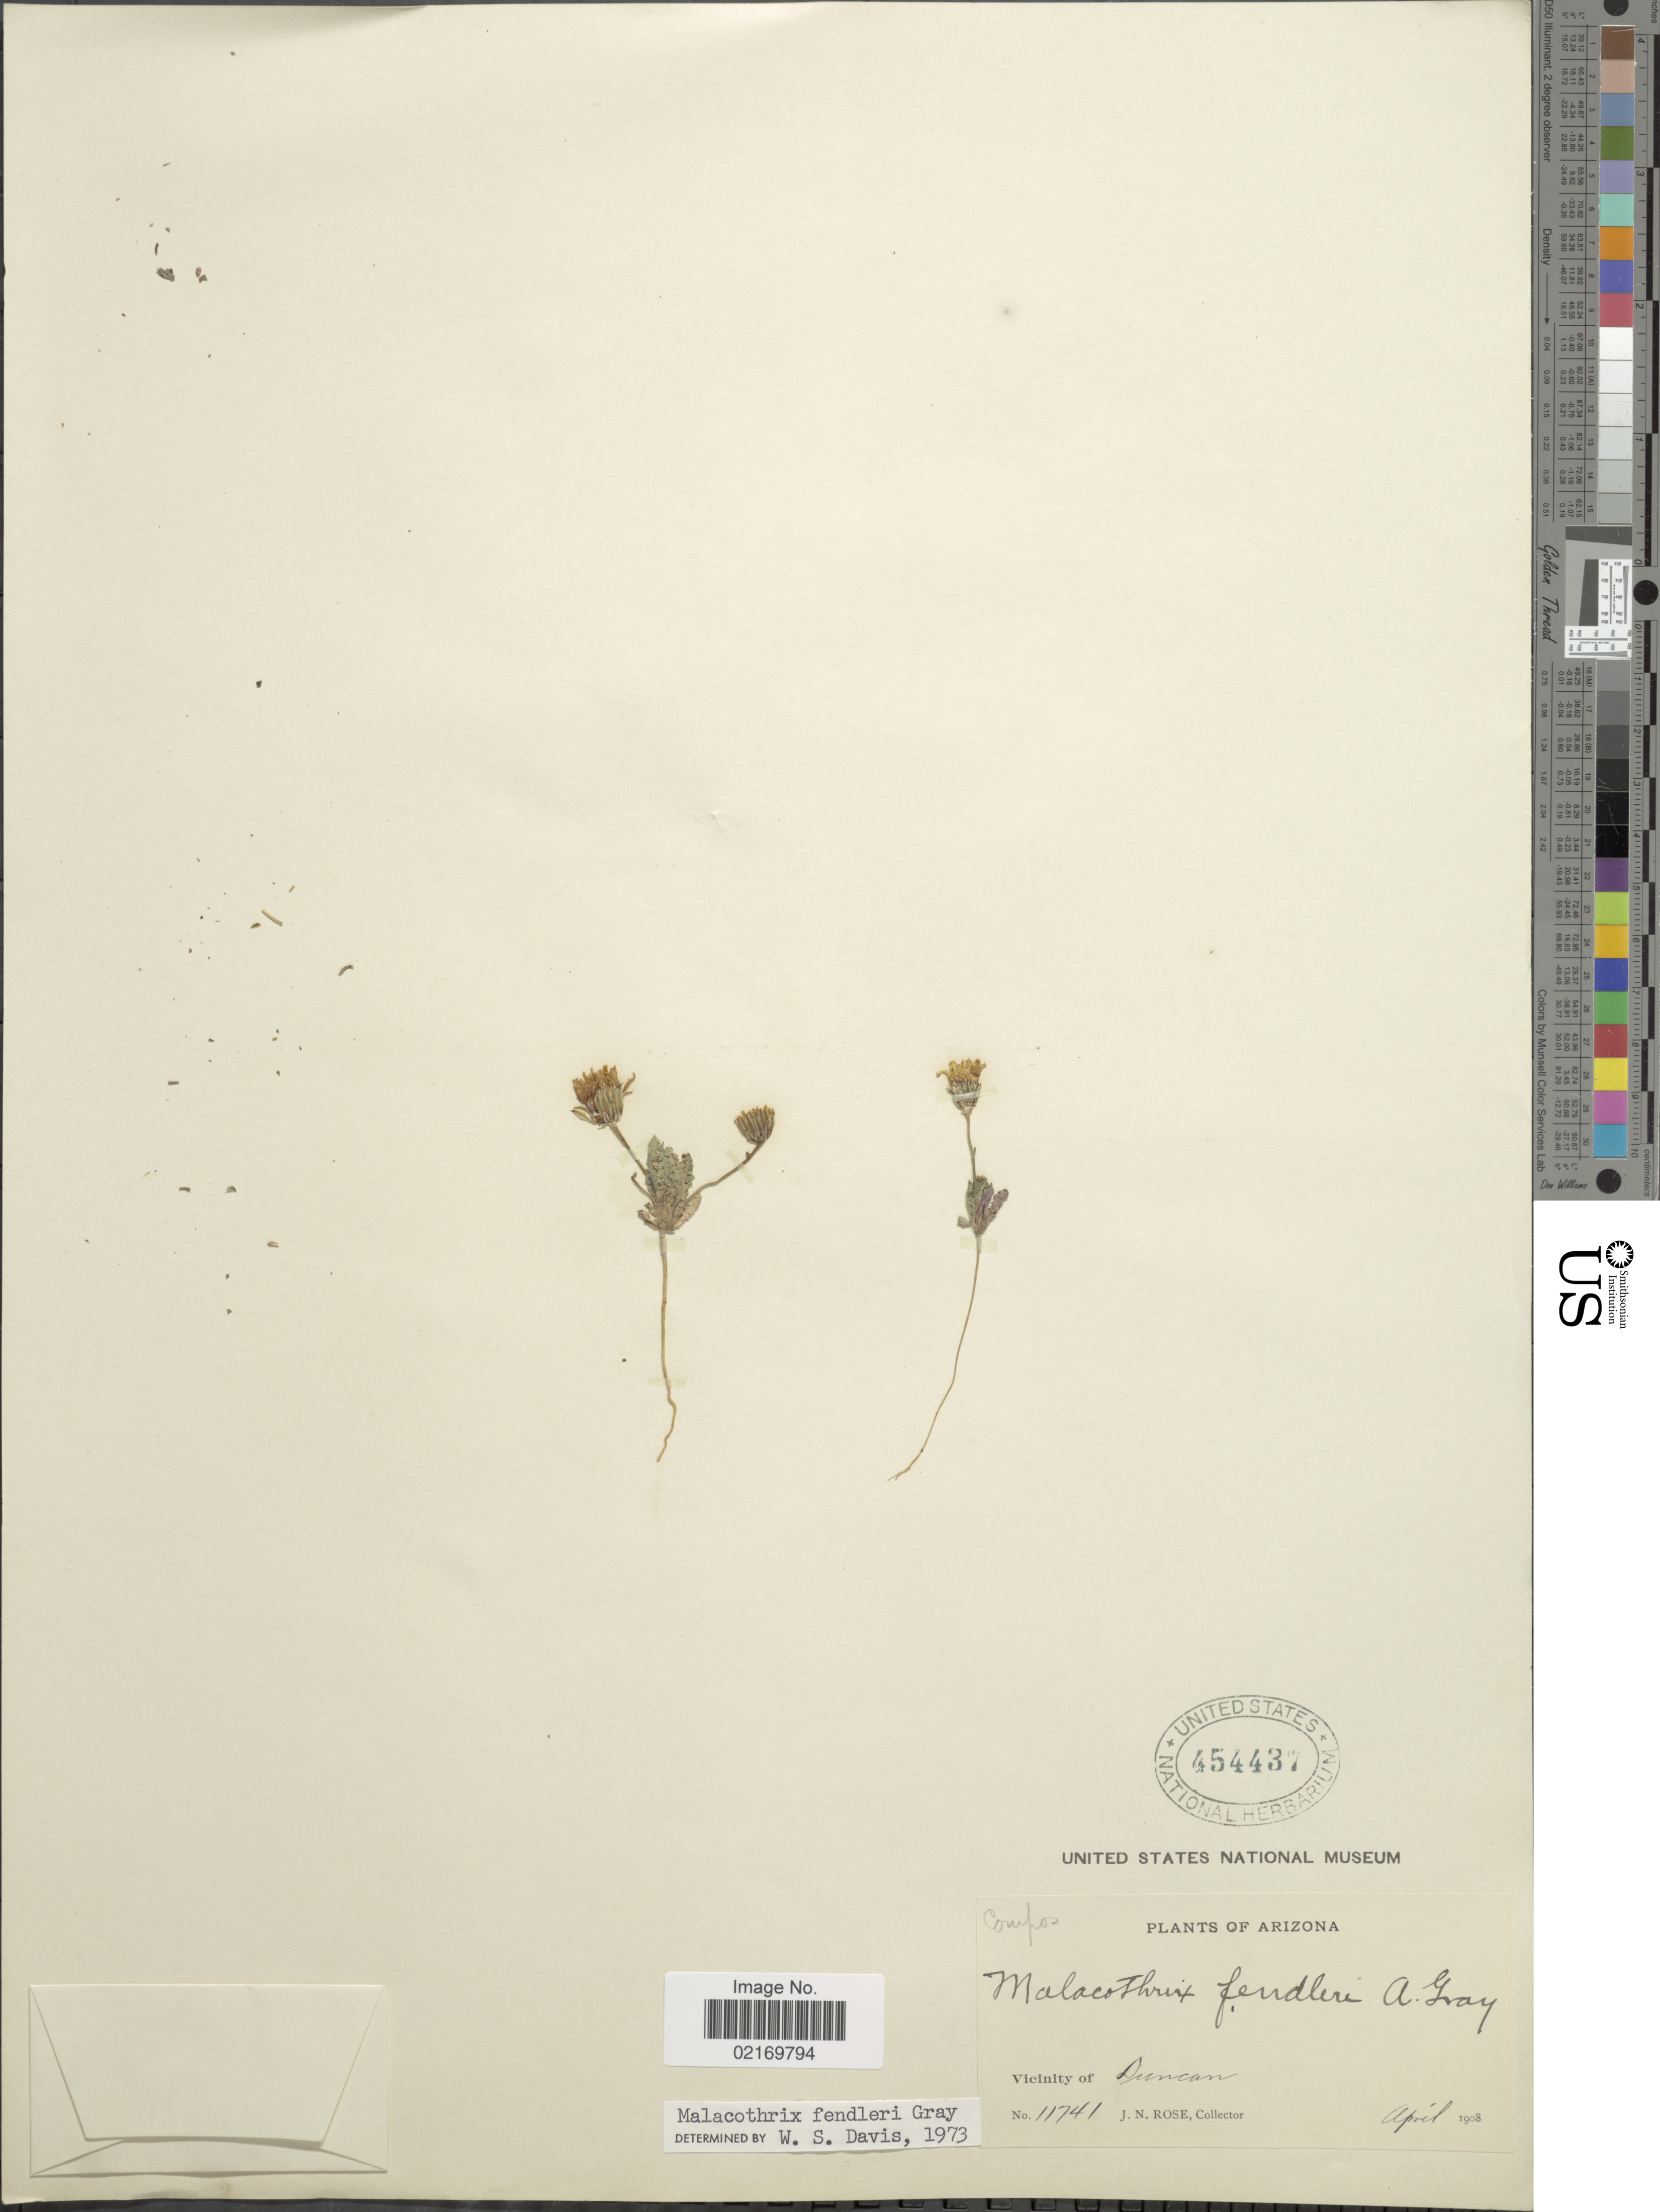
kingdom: Plantae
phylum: Tracheophyta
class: Magnoliopsida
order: Asterales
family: Asteraceae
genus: Malacothrix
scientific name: Malacothrix fendleri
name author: A. Gray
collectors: J. N. Rose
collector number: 11741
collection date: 1908-04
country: United States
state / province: Arizona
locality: Vicinity of Duncan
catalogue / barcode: US 454437